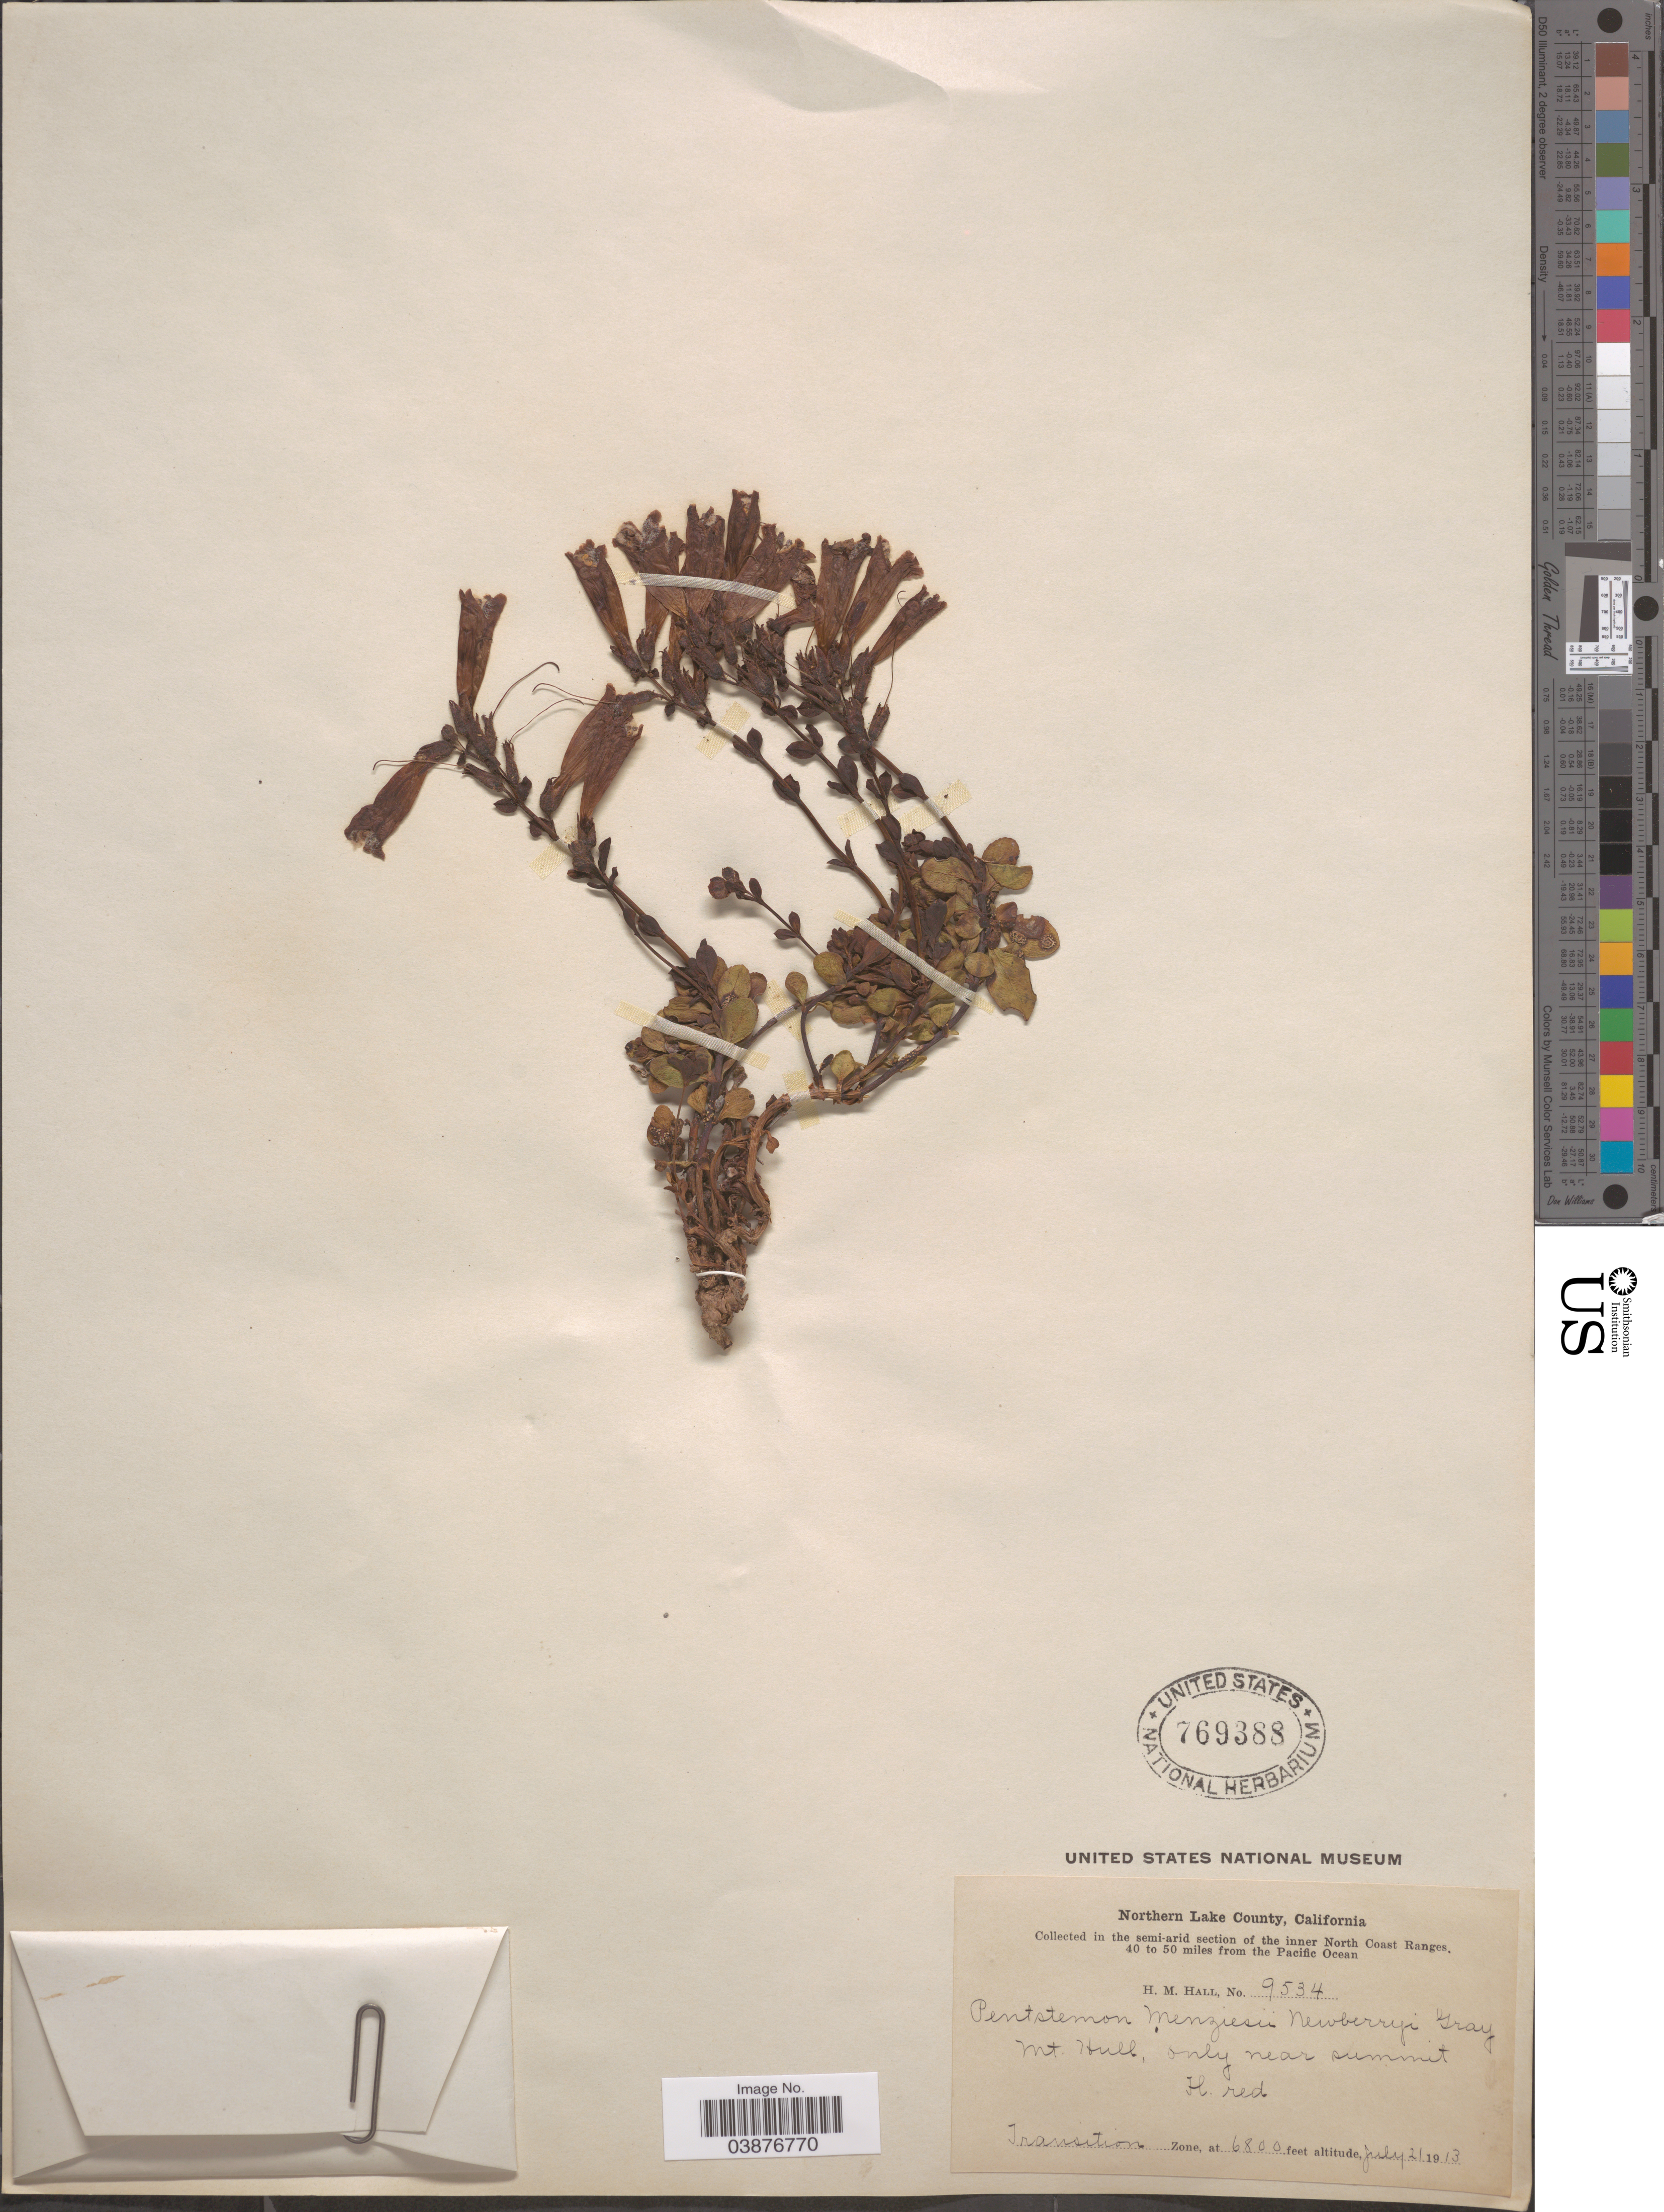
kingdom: Plantae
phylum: Tracheophyta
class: Magnoliopsida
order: Lamiales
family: Plantaginaceae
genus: Penstemon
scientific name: Penstemon newberryi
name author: A. Gray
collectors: H. M. Hall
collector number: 9534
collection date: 1913-07-21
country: United States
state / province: California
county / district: Lake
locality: Northern Lake County. In the semi-arid section of the inner North Coast Ranges 40 to 50 miles from the Pacific Ocean. Mt. Hull, only near summit. Transition Zone.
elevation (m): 2073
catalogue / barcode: US 769388